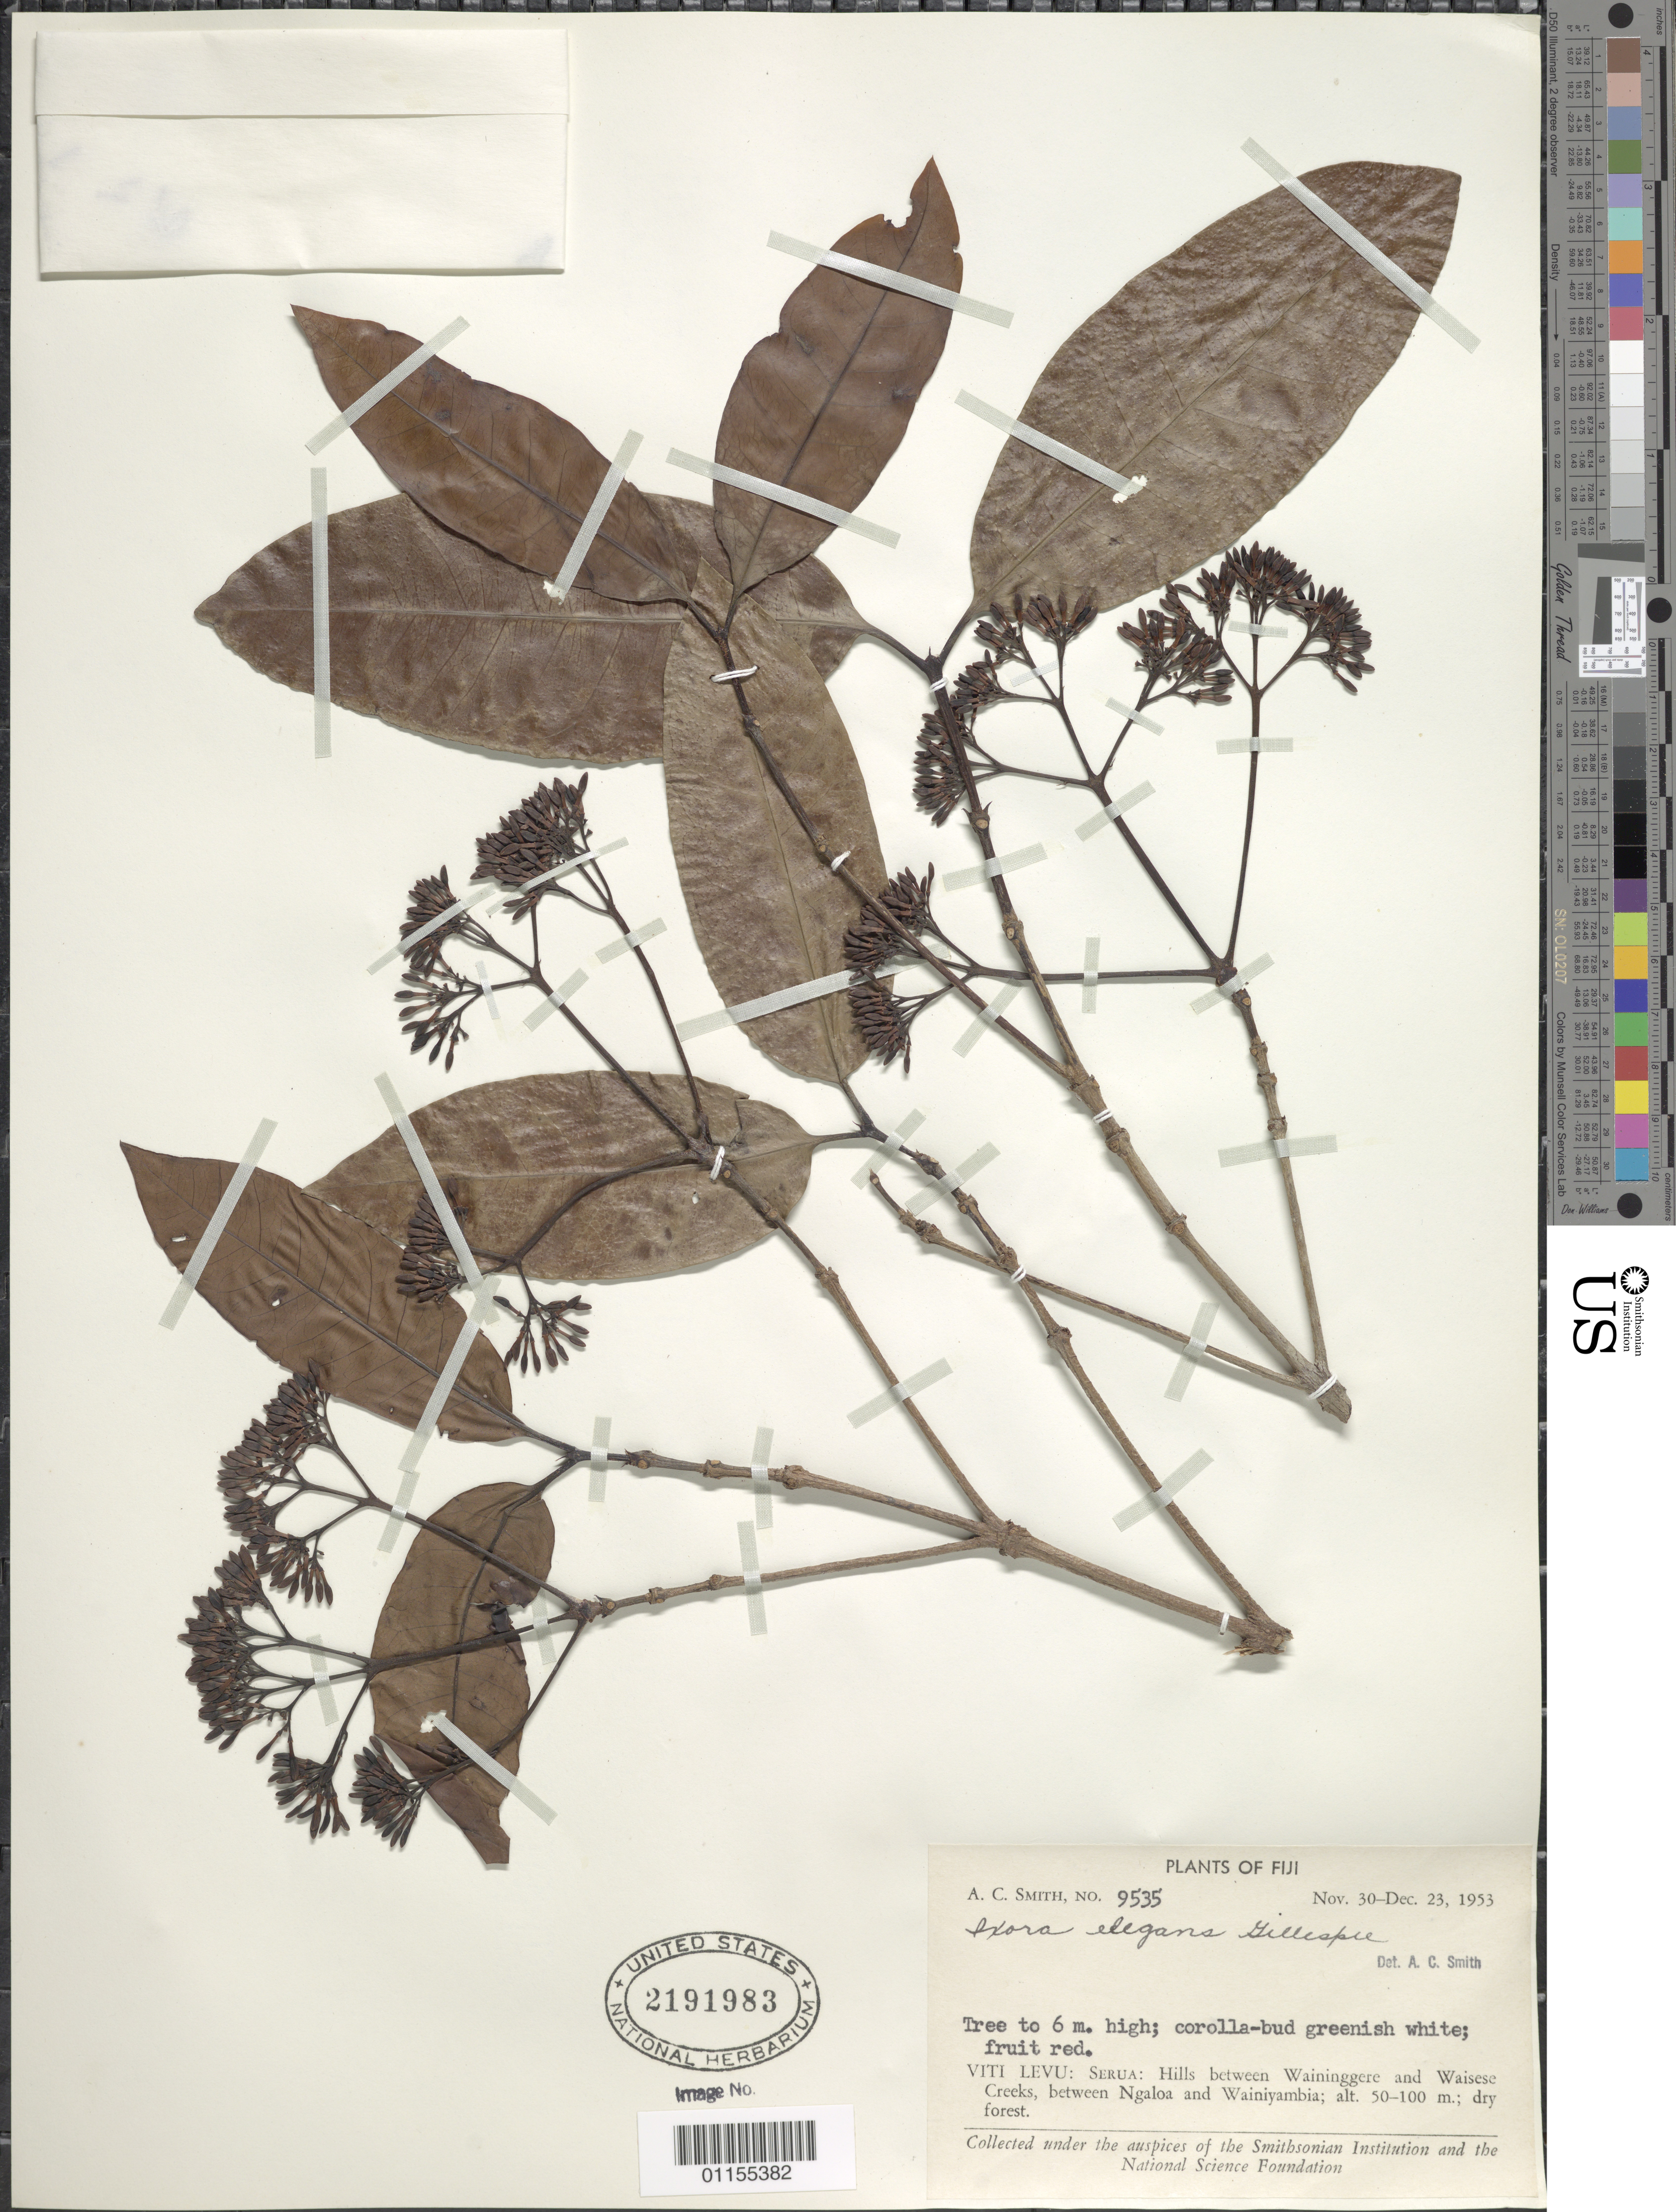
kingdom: Plantae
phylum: Tracheophyta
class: Magnoliopsida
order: Gentianales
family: Rubiaceae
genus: Ixora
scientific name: Ixora elegans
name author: Gillespie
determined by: Smith, A. C.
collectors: A. C. Smith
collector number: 9535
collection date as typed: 30 Nov 1953 to 23 Dec 1953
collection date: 1953-11-30/1953-12-23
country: Fiji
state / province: Central Division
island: Viti Levu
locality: Serua Prov.: hills between waininggere and waisese creeks, between ngaloa and wainiyambia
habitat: Dry forest.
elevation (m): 50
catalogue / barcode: US 2191983